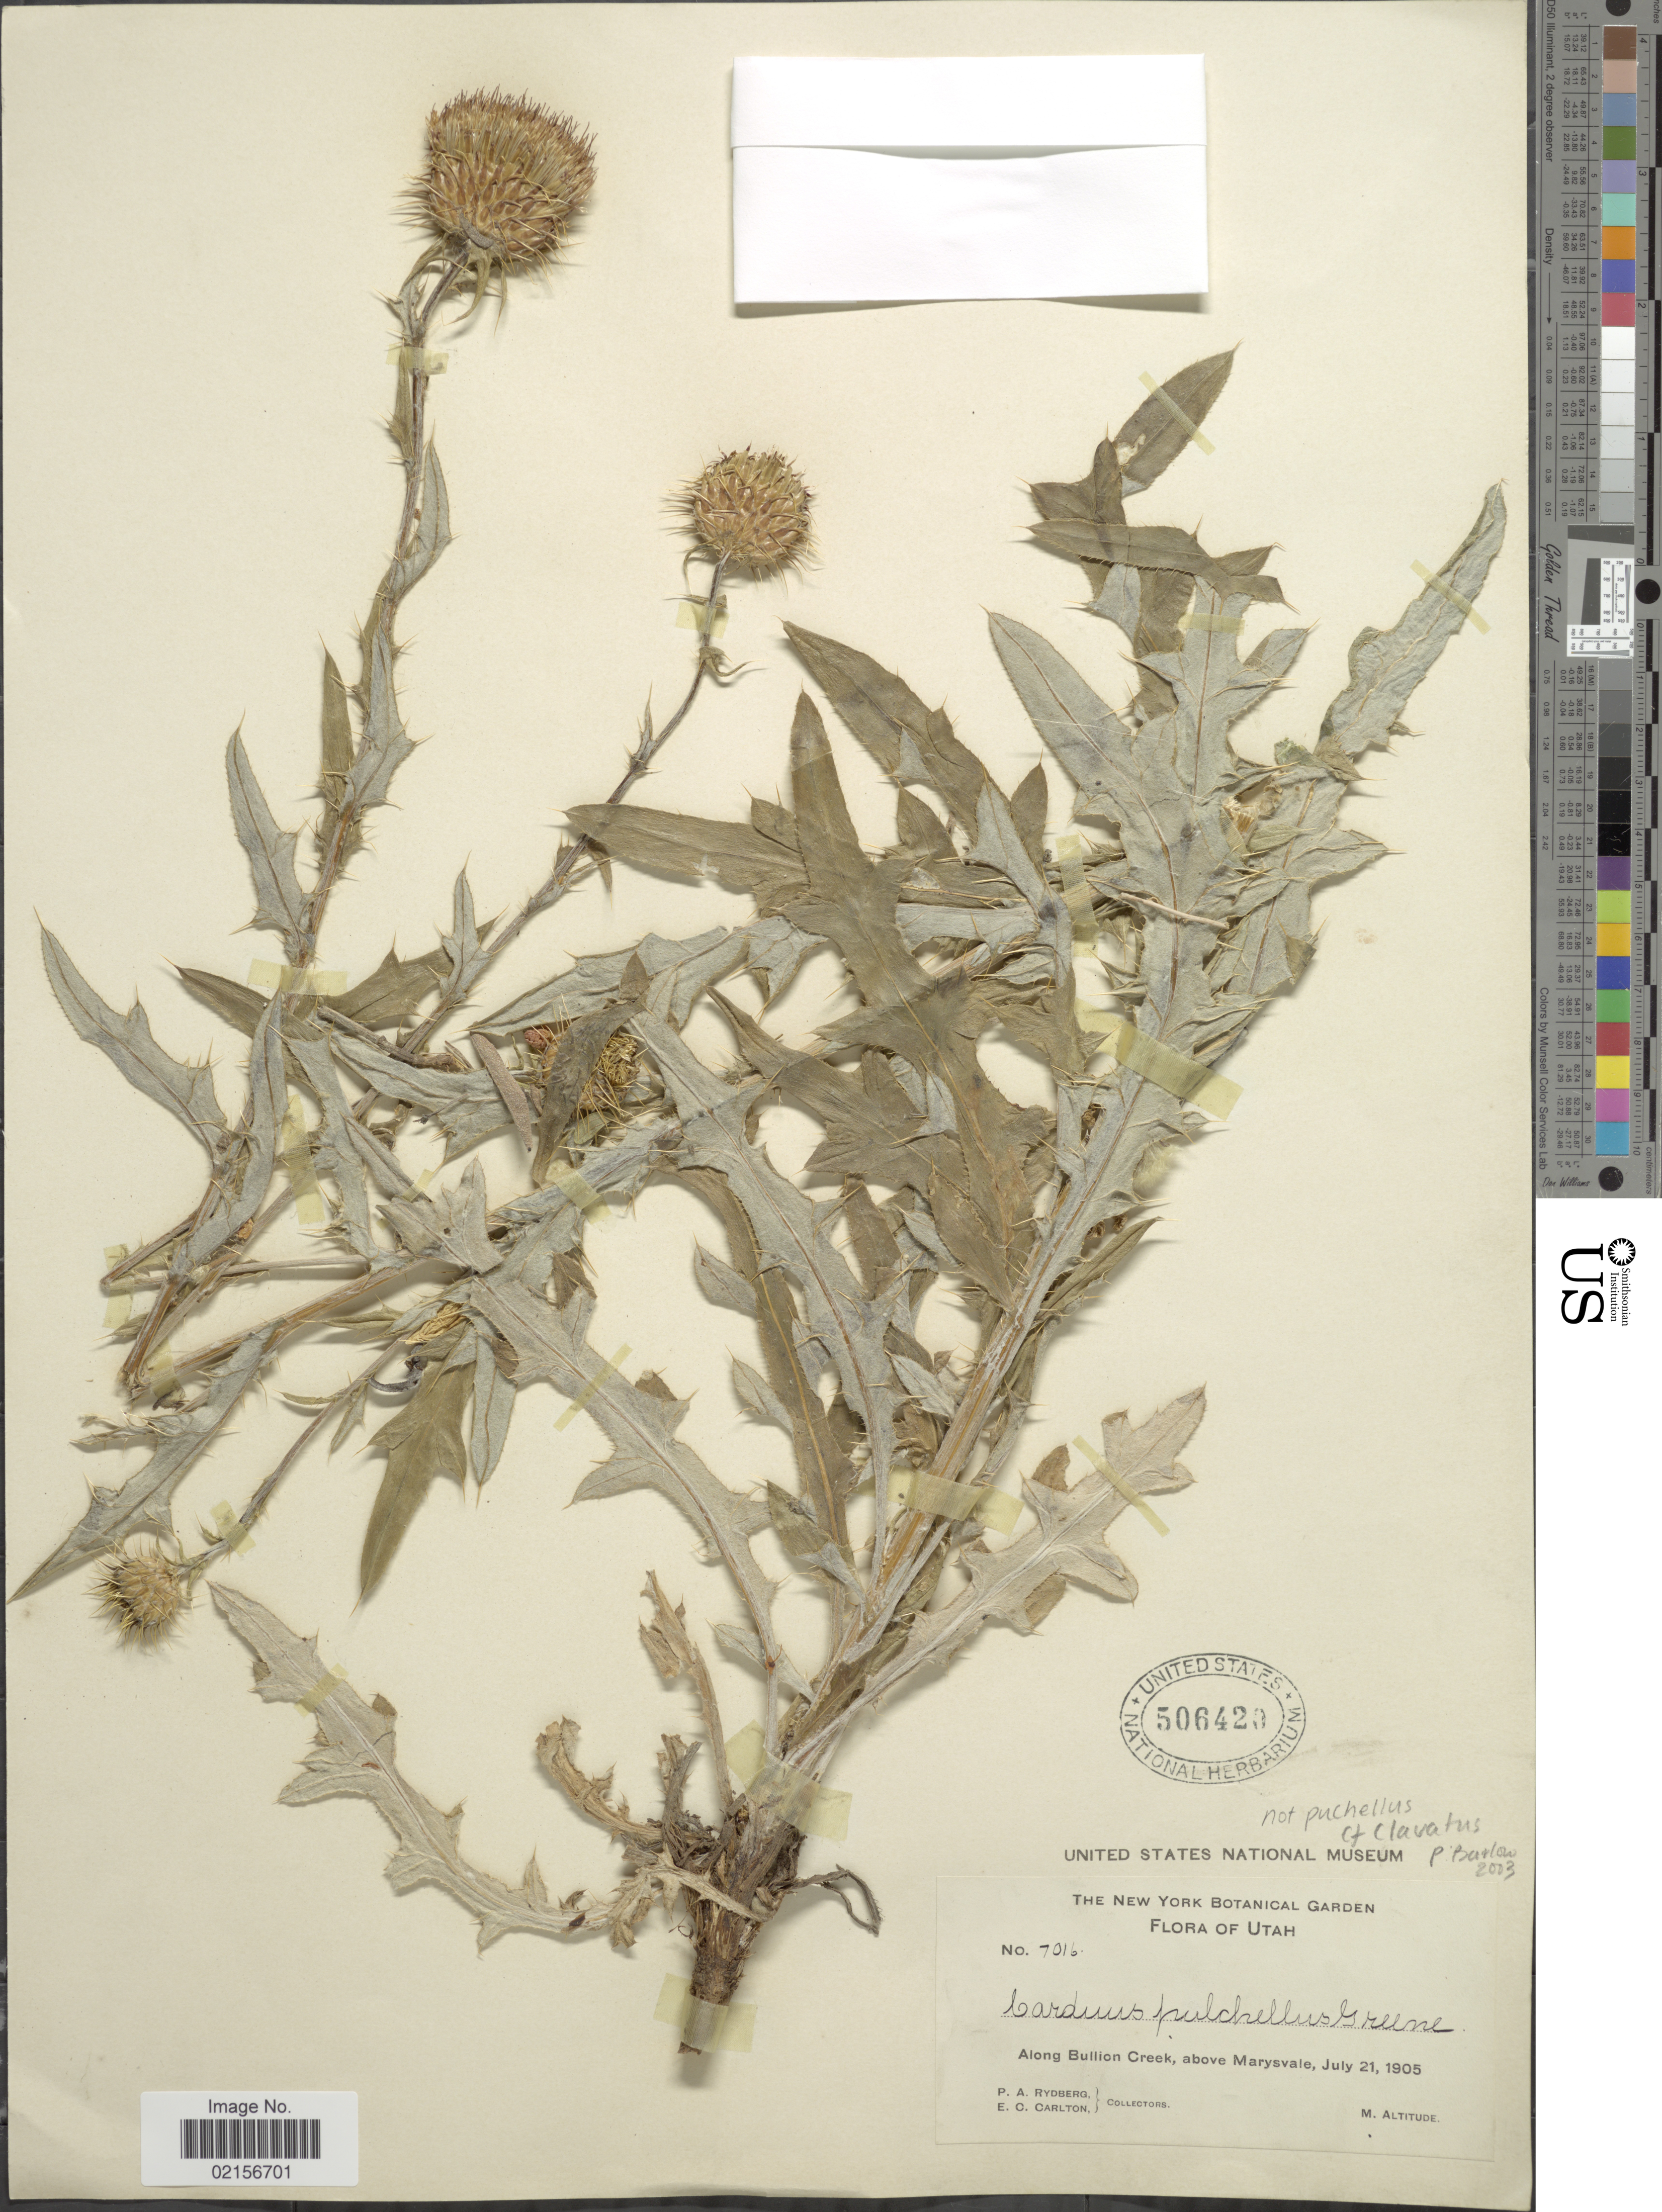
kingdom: Plantae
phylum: Tracheophyta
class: Magnoliopsida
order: Asterales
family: Asteraceae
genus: Cirsium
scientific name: Cirsium clavatum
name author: (M.E. Jones) Petr.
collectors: P. A. Rydberg & E. Carlton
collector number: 7016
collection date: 1905-07-21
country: United States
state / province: Utah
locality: Along Bullion Creek, above Marysvale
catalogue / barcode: US 506420